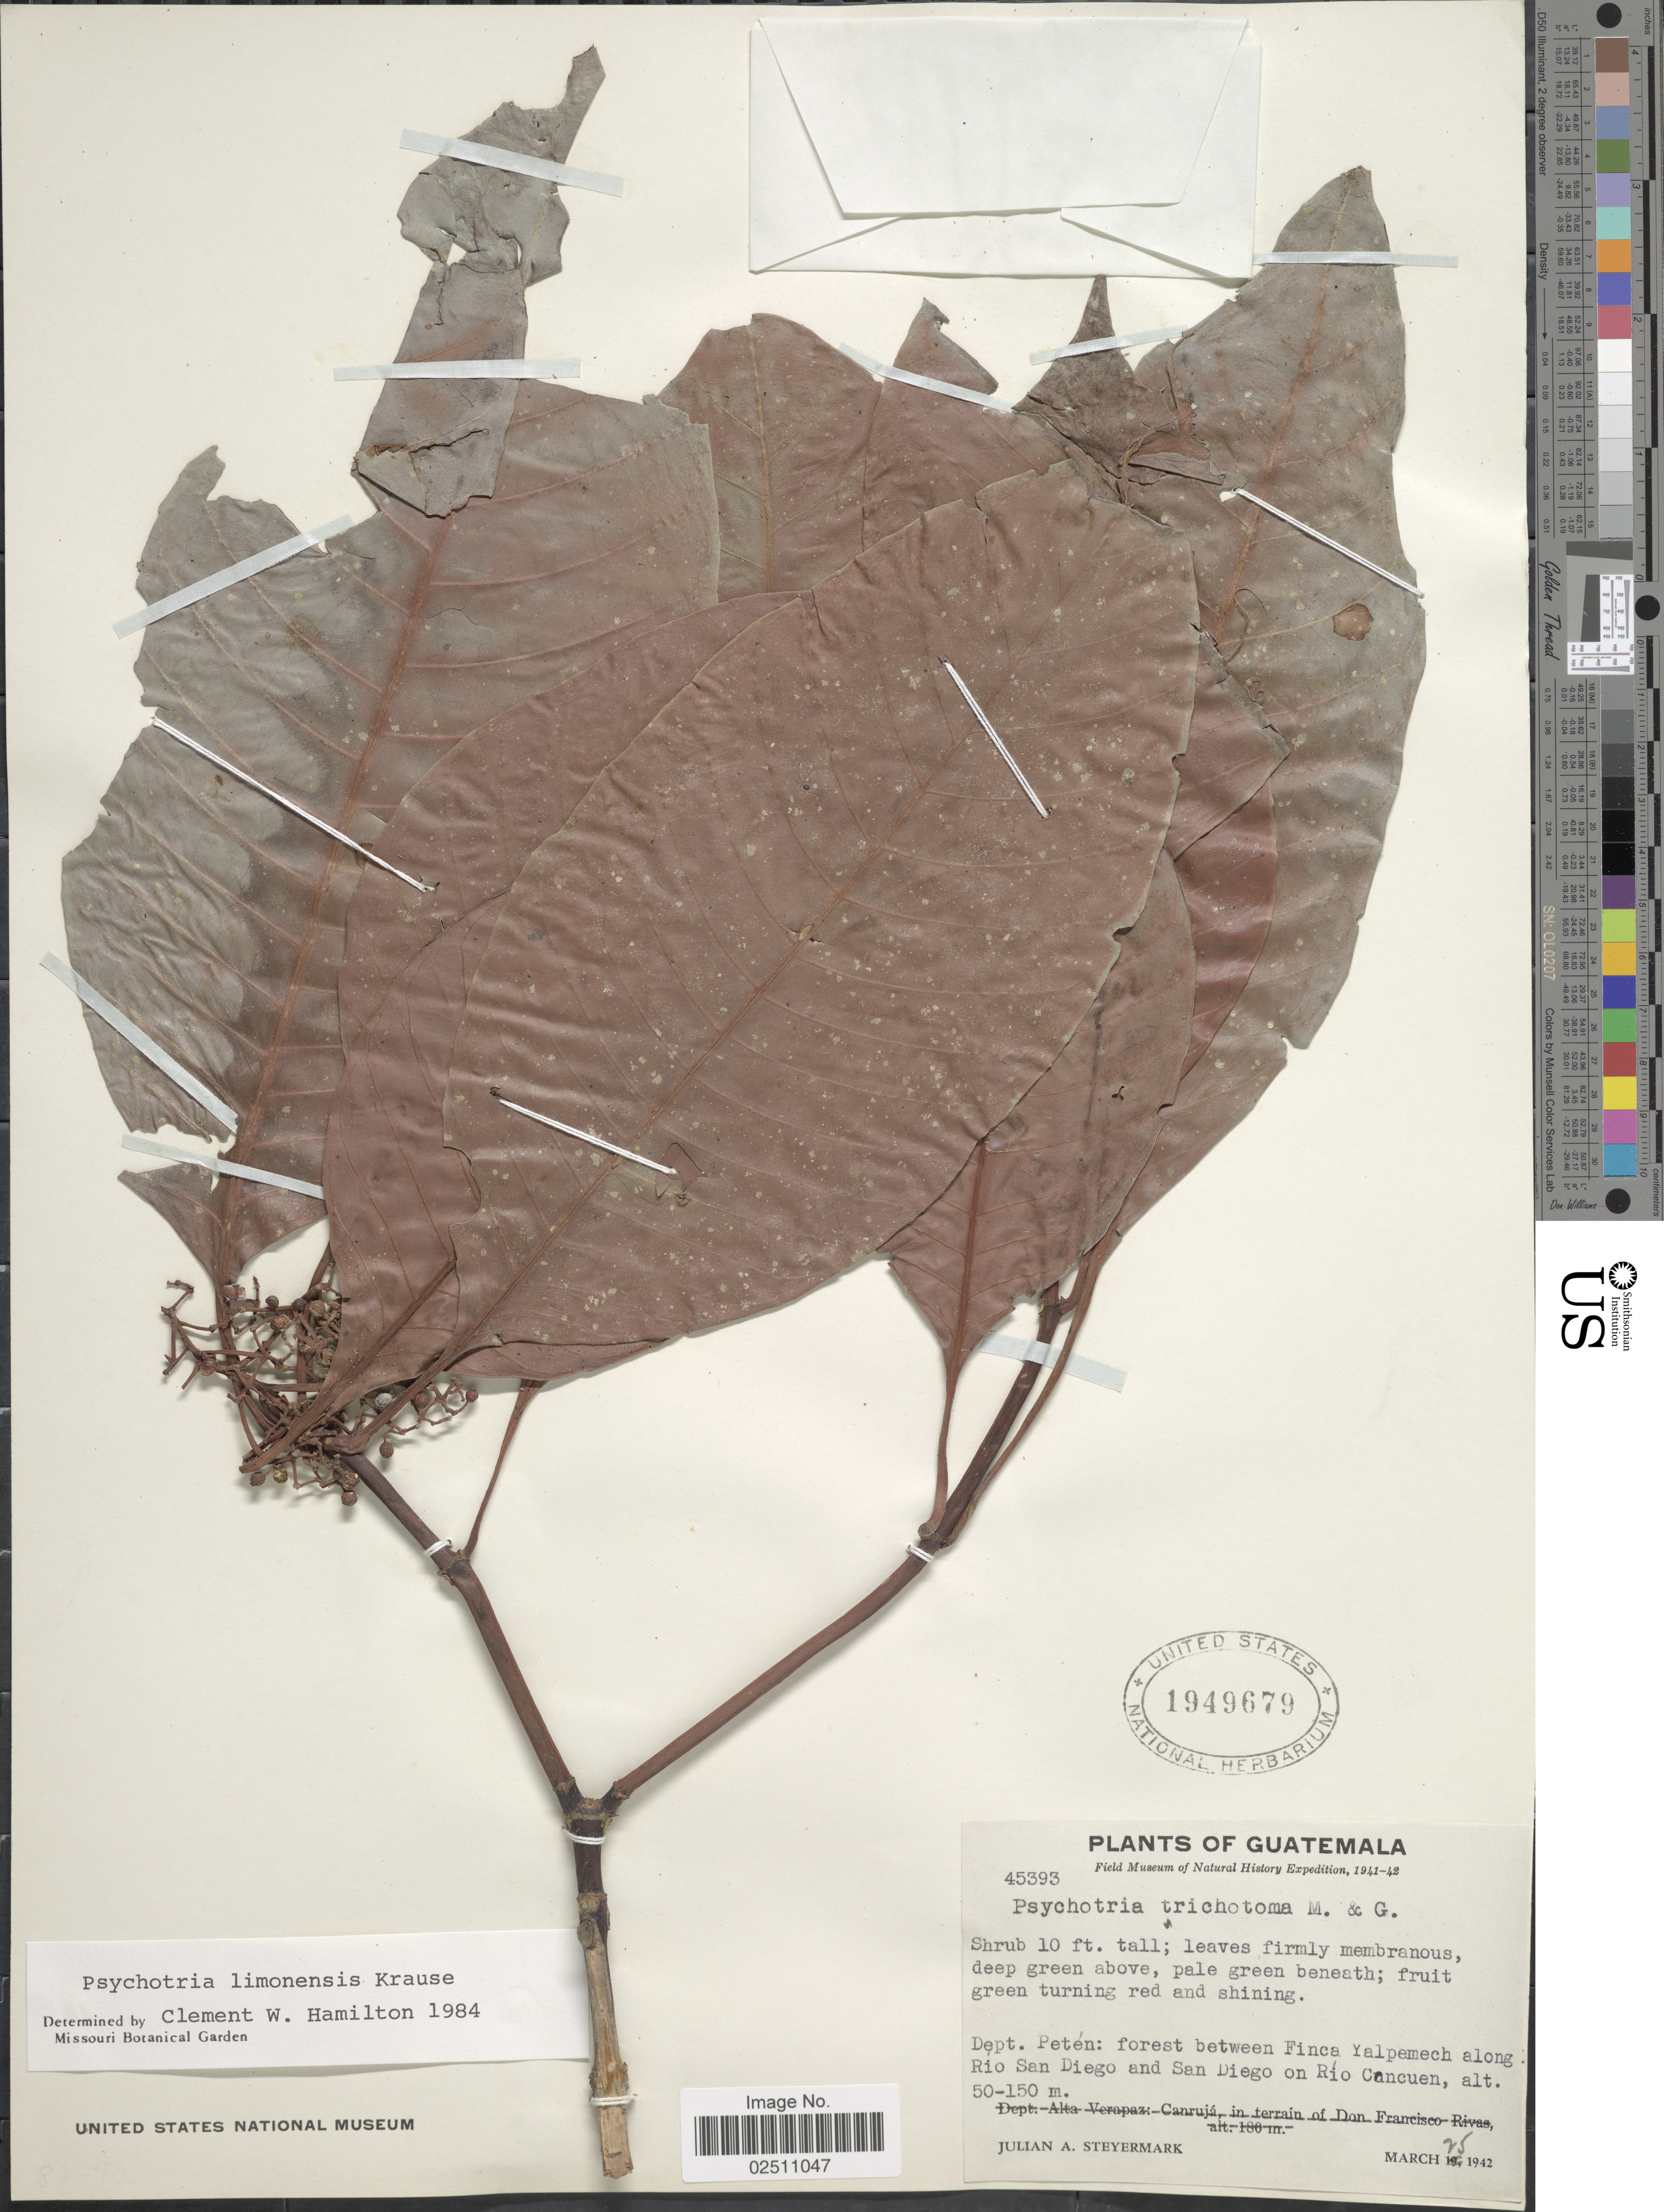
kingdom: Plantae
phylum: Tracheophyta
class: Magnoliopsida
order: Gentianales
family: Rubiaceae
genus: Psychotria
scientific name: Psychotria limonensis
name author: K. Krause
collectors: J. Steyermark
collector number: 45393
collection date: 1942-03-25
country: Guatemala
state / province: El Petén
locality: Dept. Peten: forest between Finca Yalpemech along Rio San Diego and San Diego on Rio Cancuen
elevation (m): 50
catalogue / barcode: US 1949679